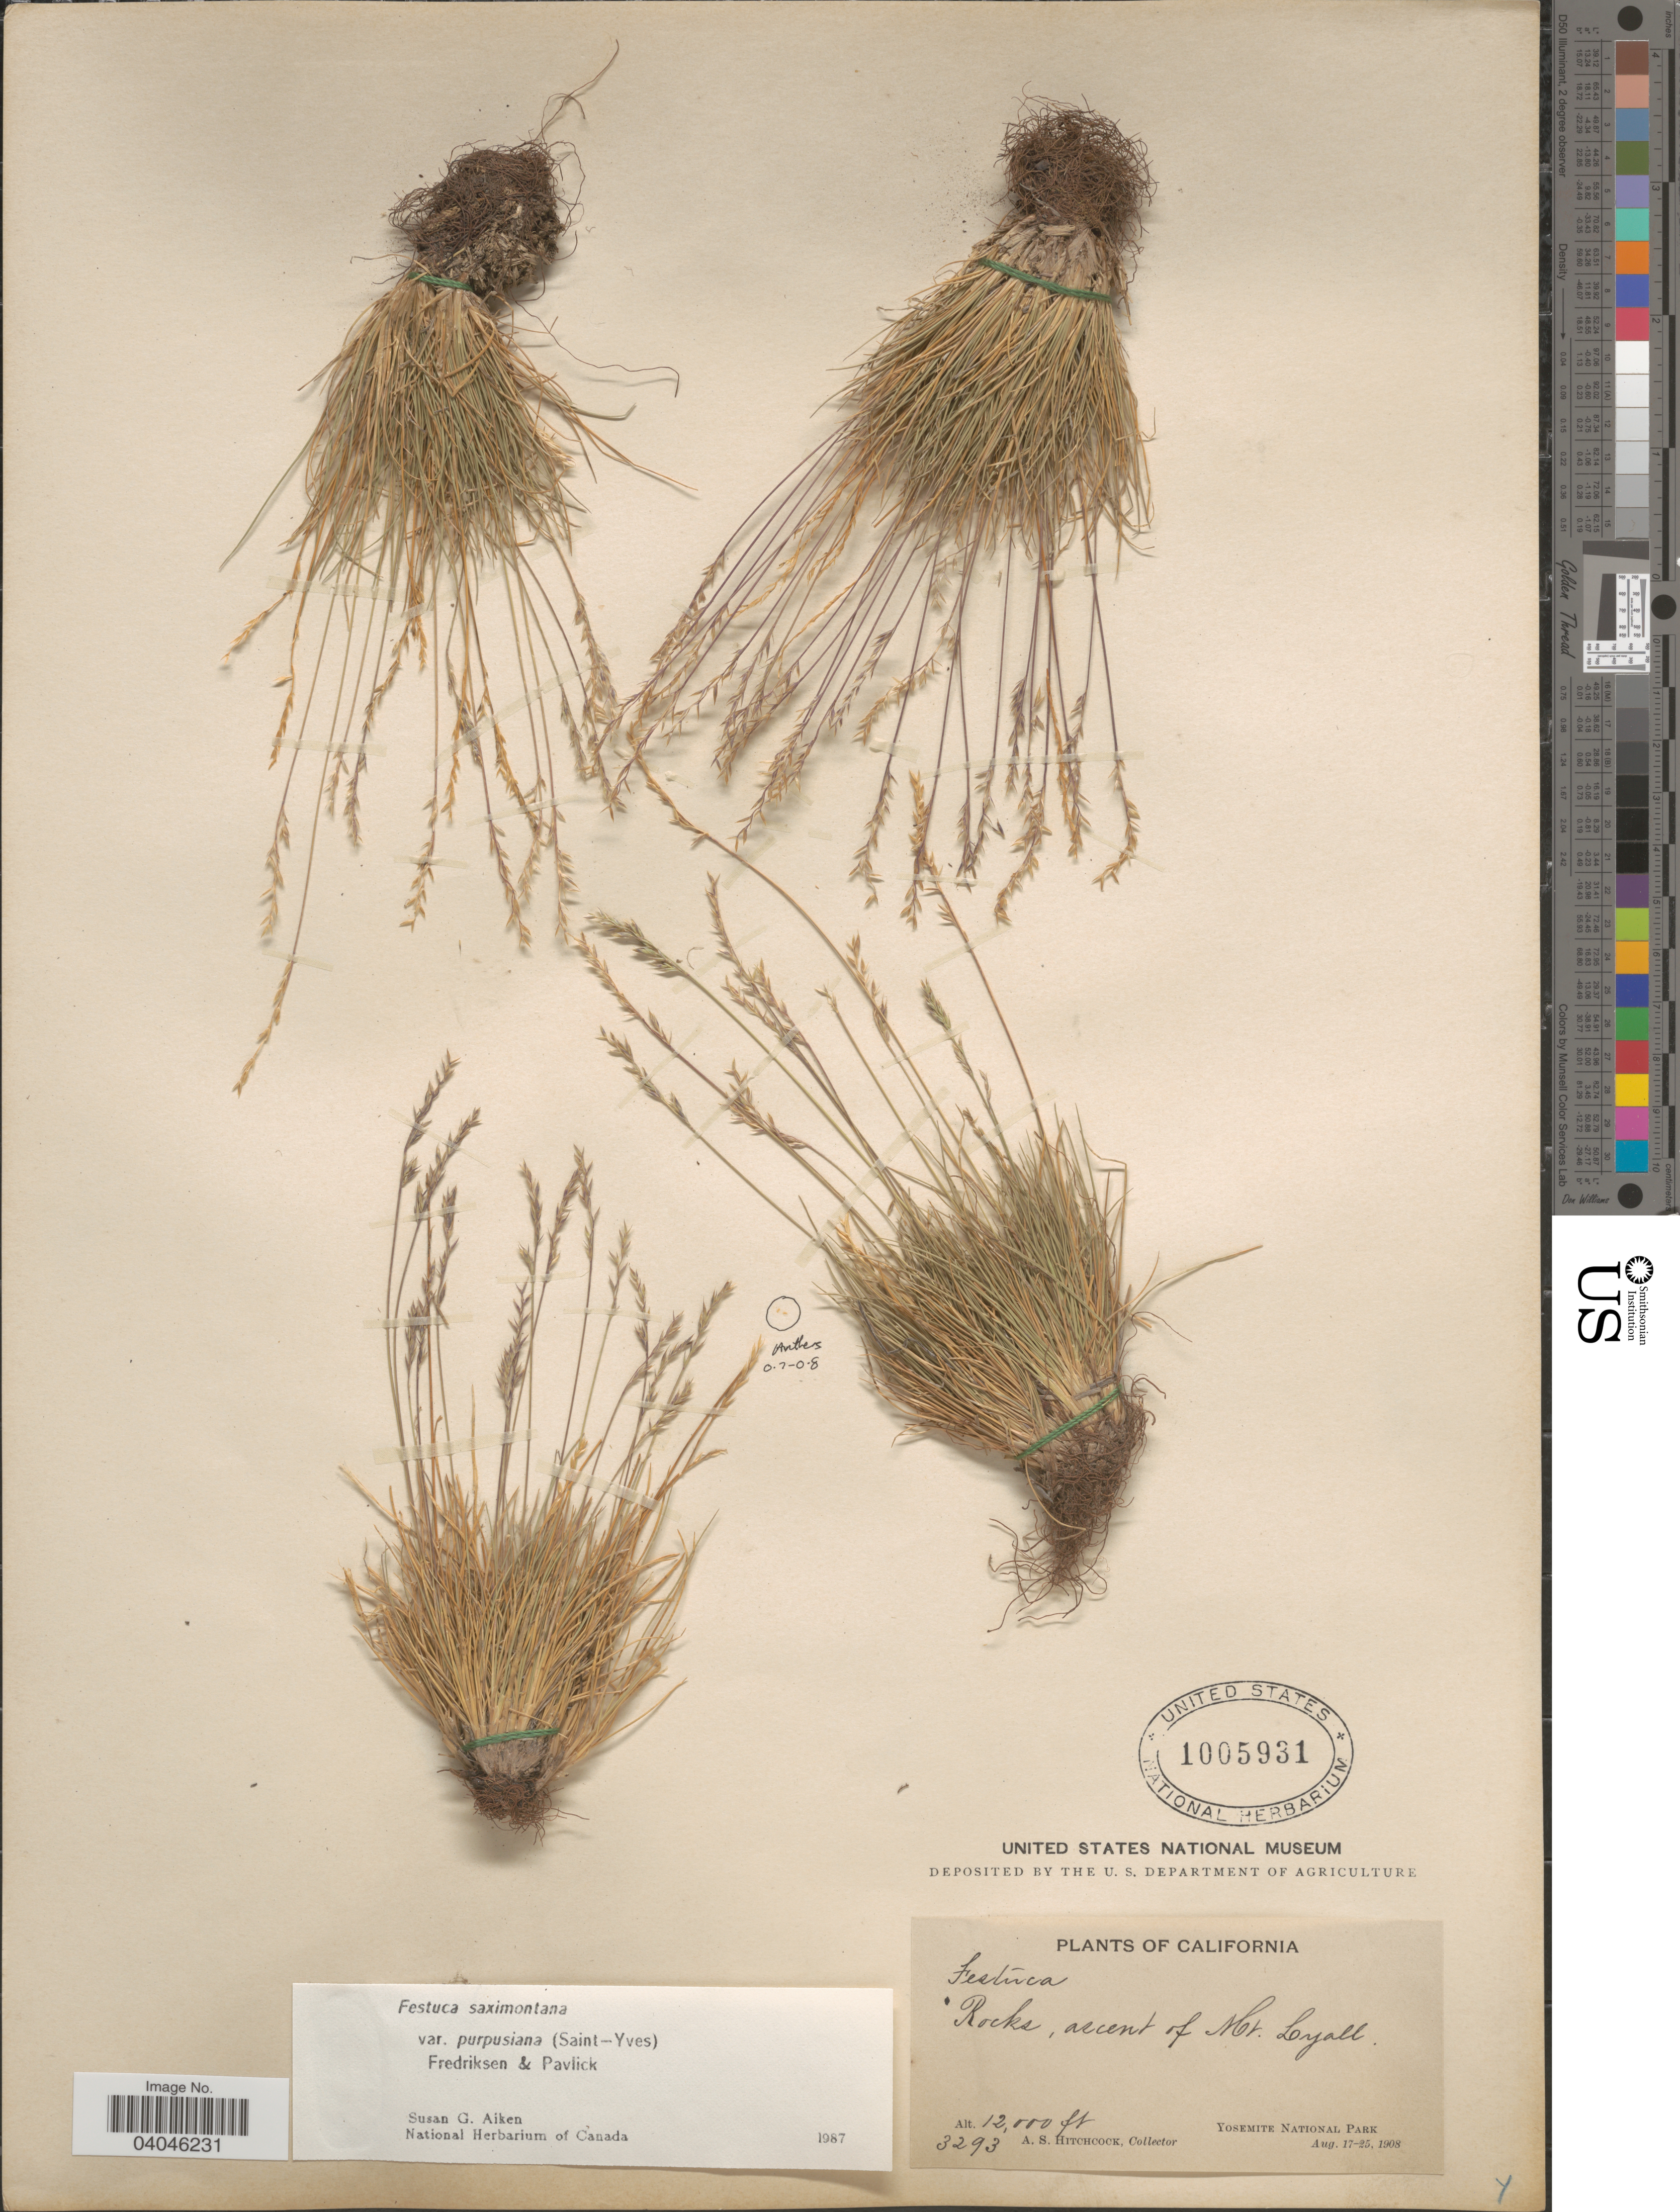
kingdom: Plantae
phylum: Tracheophyta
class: Liliopsida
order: Poales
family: Poaceae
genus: Festuca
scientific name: Festuca saximontana var. purpusiana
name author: (St.-Yves) Fred. & Pavlick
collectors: A. S. Hitchcock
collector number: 3293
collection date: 1908-08-17/1908-08-25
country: United States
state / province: California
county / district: Mariposa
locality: Rocks, ascent of Mt. Lyall. Yosemite National Park.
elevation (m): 3658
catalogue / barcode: US 1005931